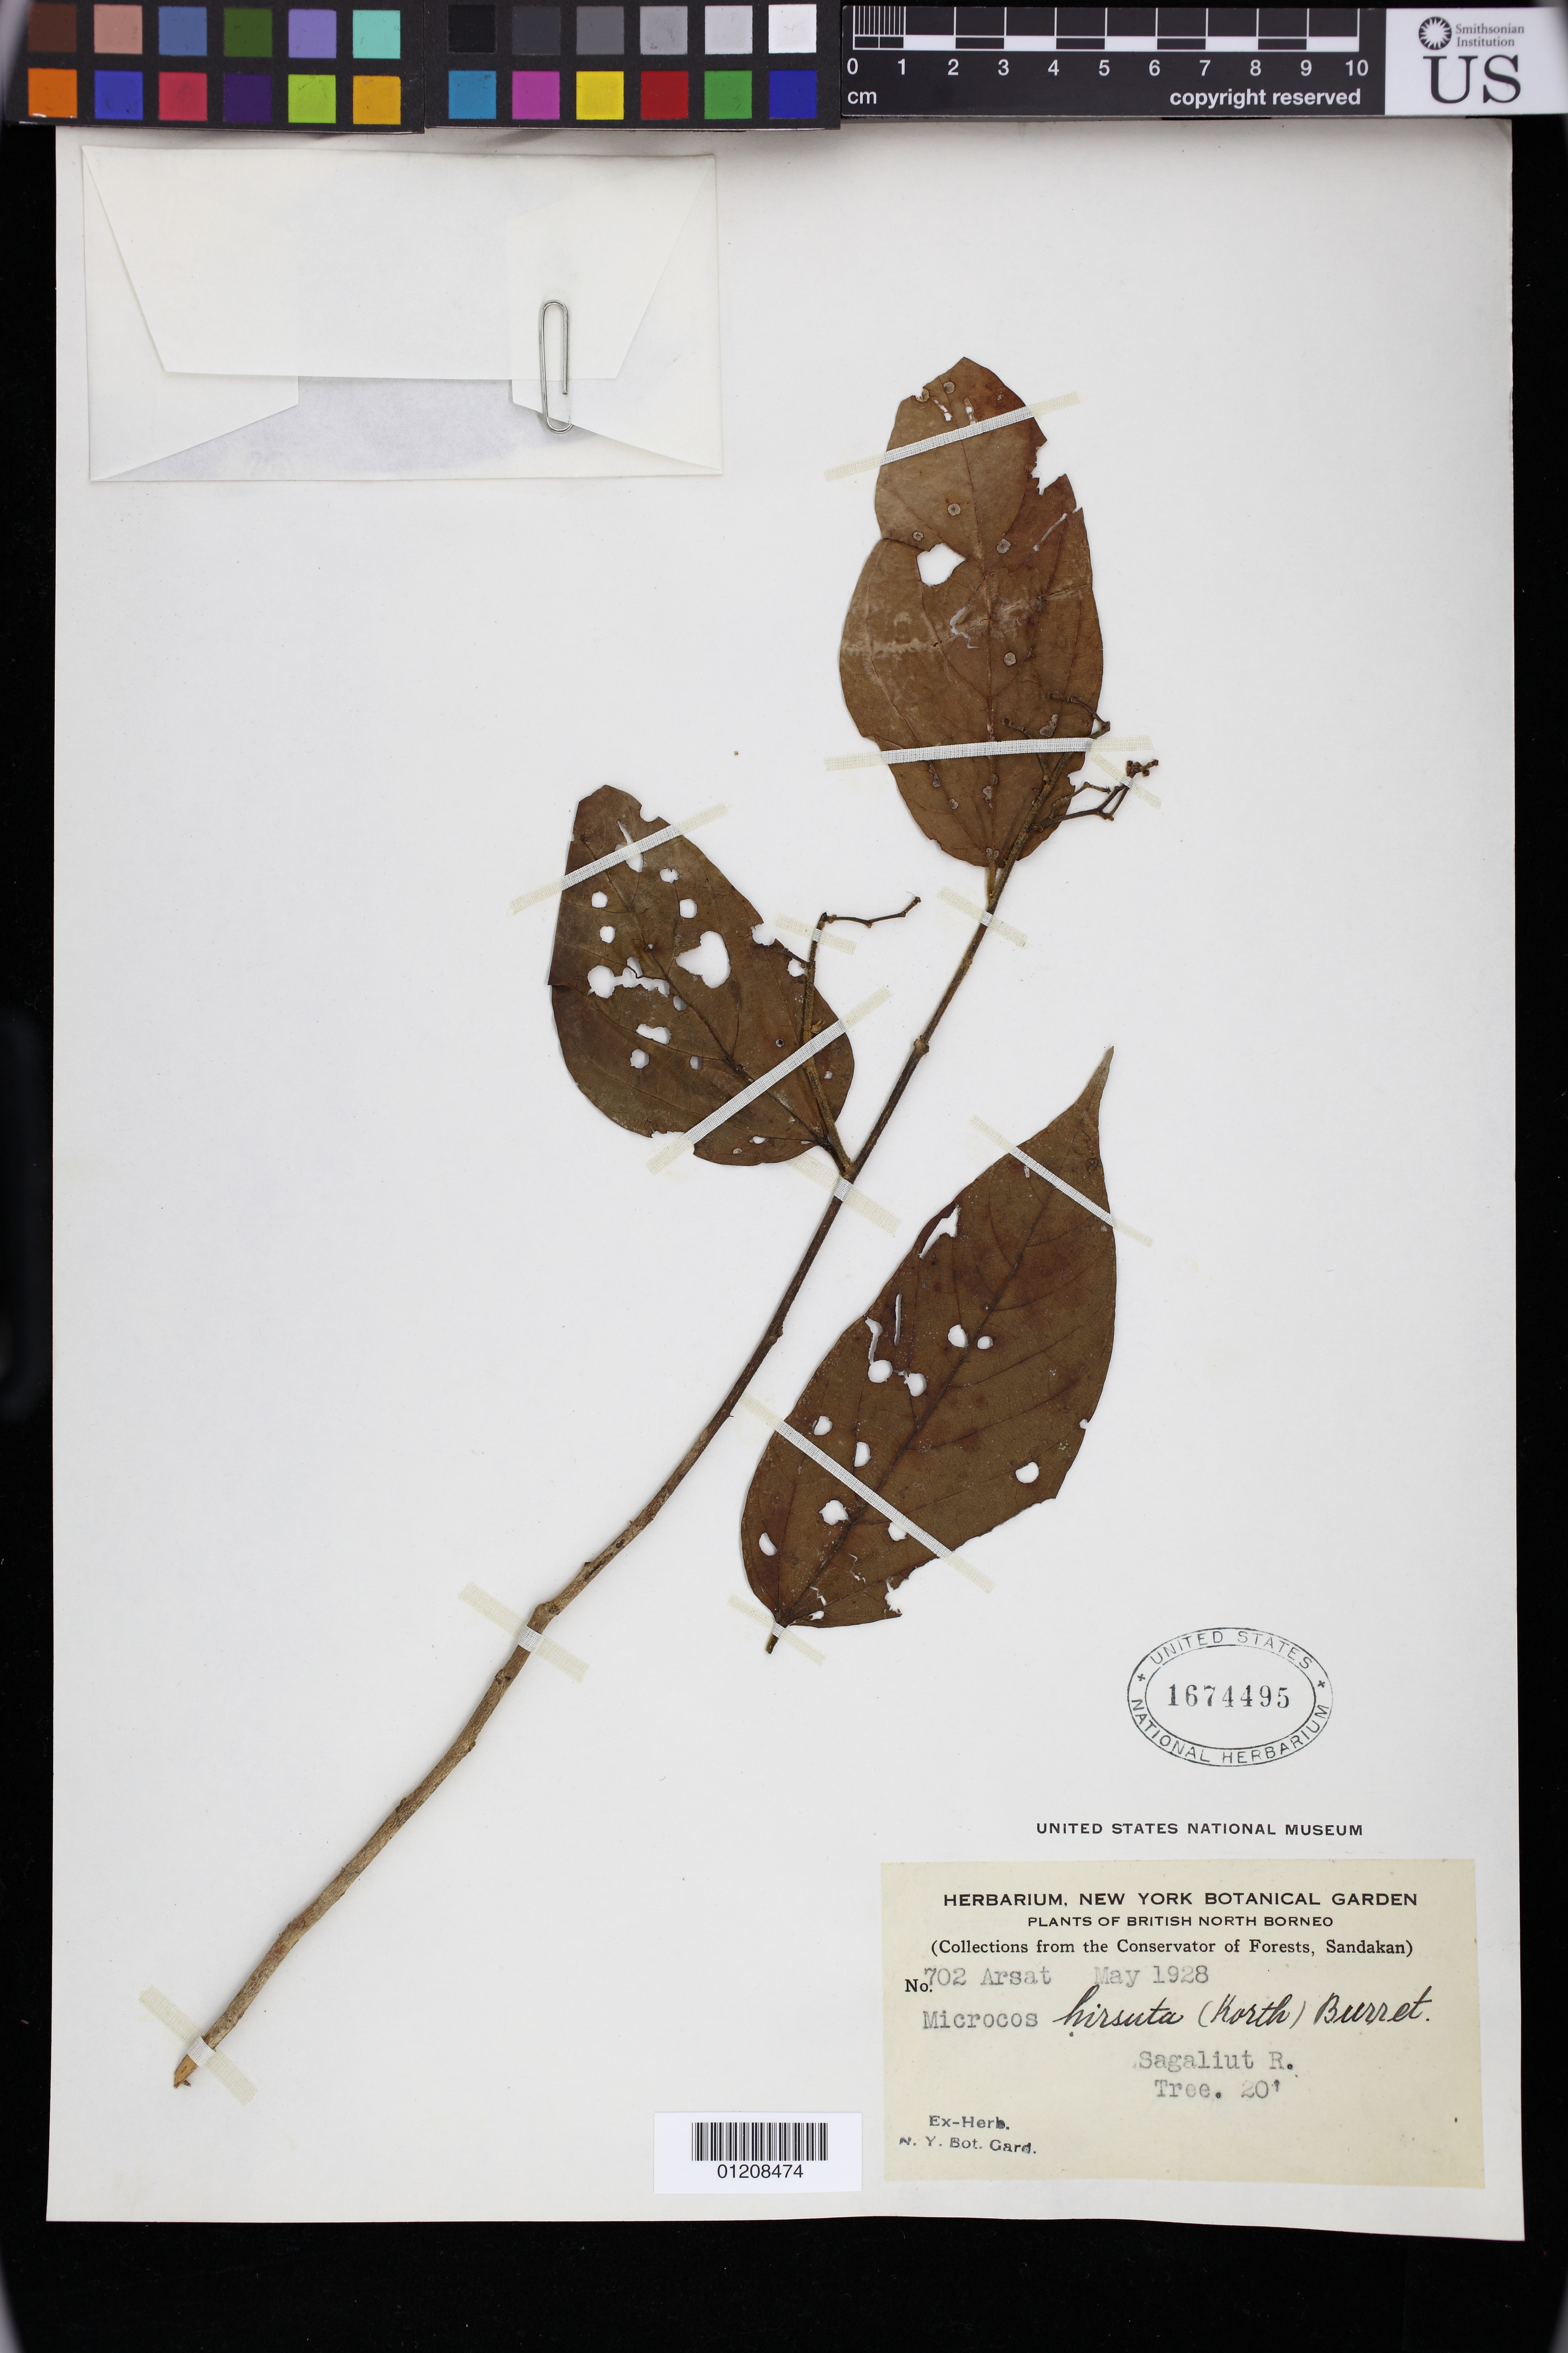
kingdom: Plantae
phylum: Tracheophyta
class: Magnoliopsida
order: Malvales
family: Malvaceae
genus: Microcos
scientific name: Microcos hirsuta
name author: (Korth.) Burret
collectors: Arsat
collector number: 702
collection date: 1928-05-01/1928-05-31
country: Malaysia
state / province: British North Borneo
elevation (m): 6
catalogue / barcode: US 1674495